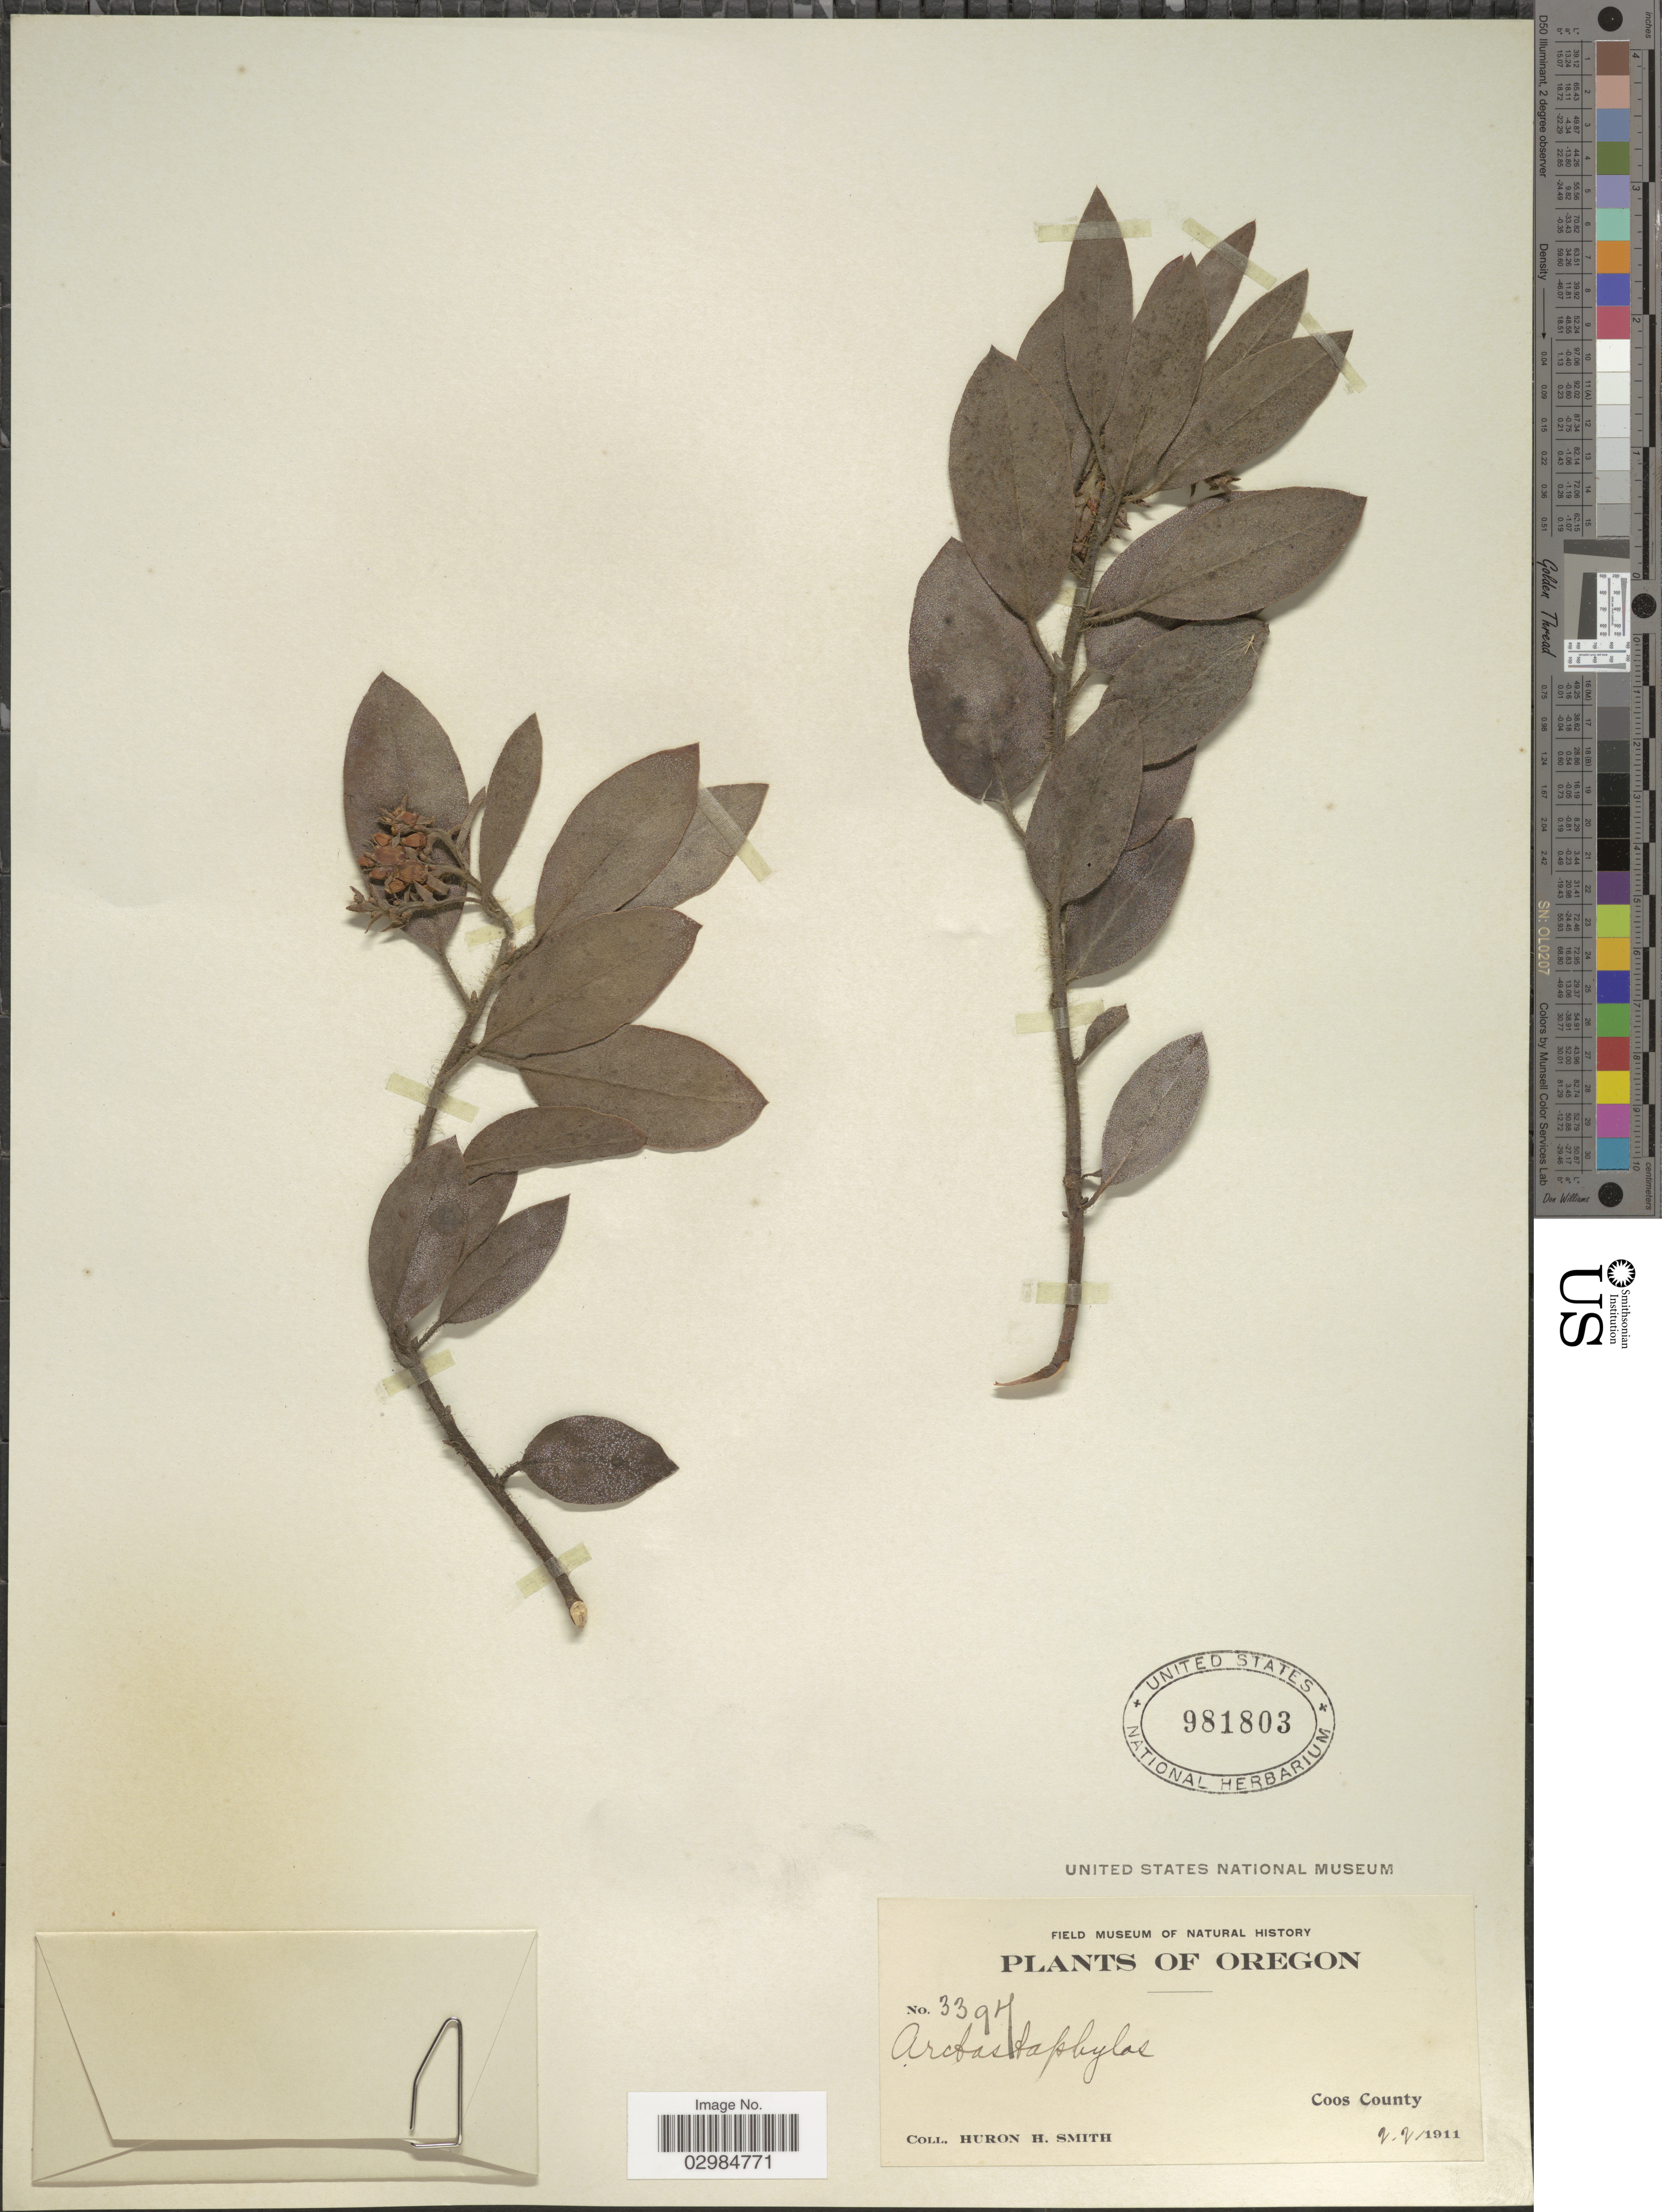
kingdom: Plantae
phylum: Tracheophyta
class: Magnoliopsida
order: Ericales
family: Ericaceae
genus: Arctostaphylos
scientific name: Arctostaphylos tomentosa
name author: (Pursh) Lindl.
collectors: Huron H. Smith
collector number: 3397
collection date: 1911-02-02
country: United States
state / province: Oregon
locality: Coos County.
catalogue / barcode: US 981803